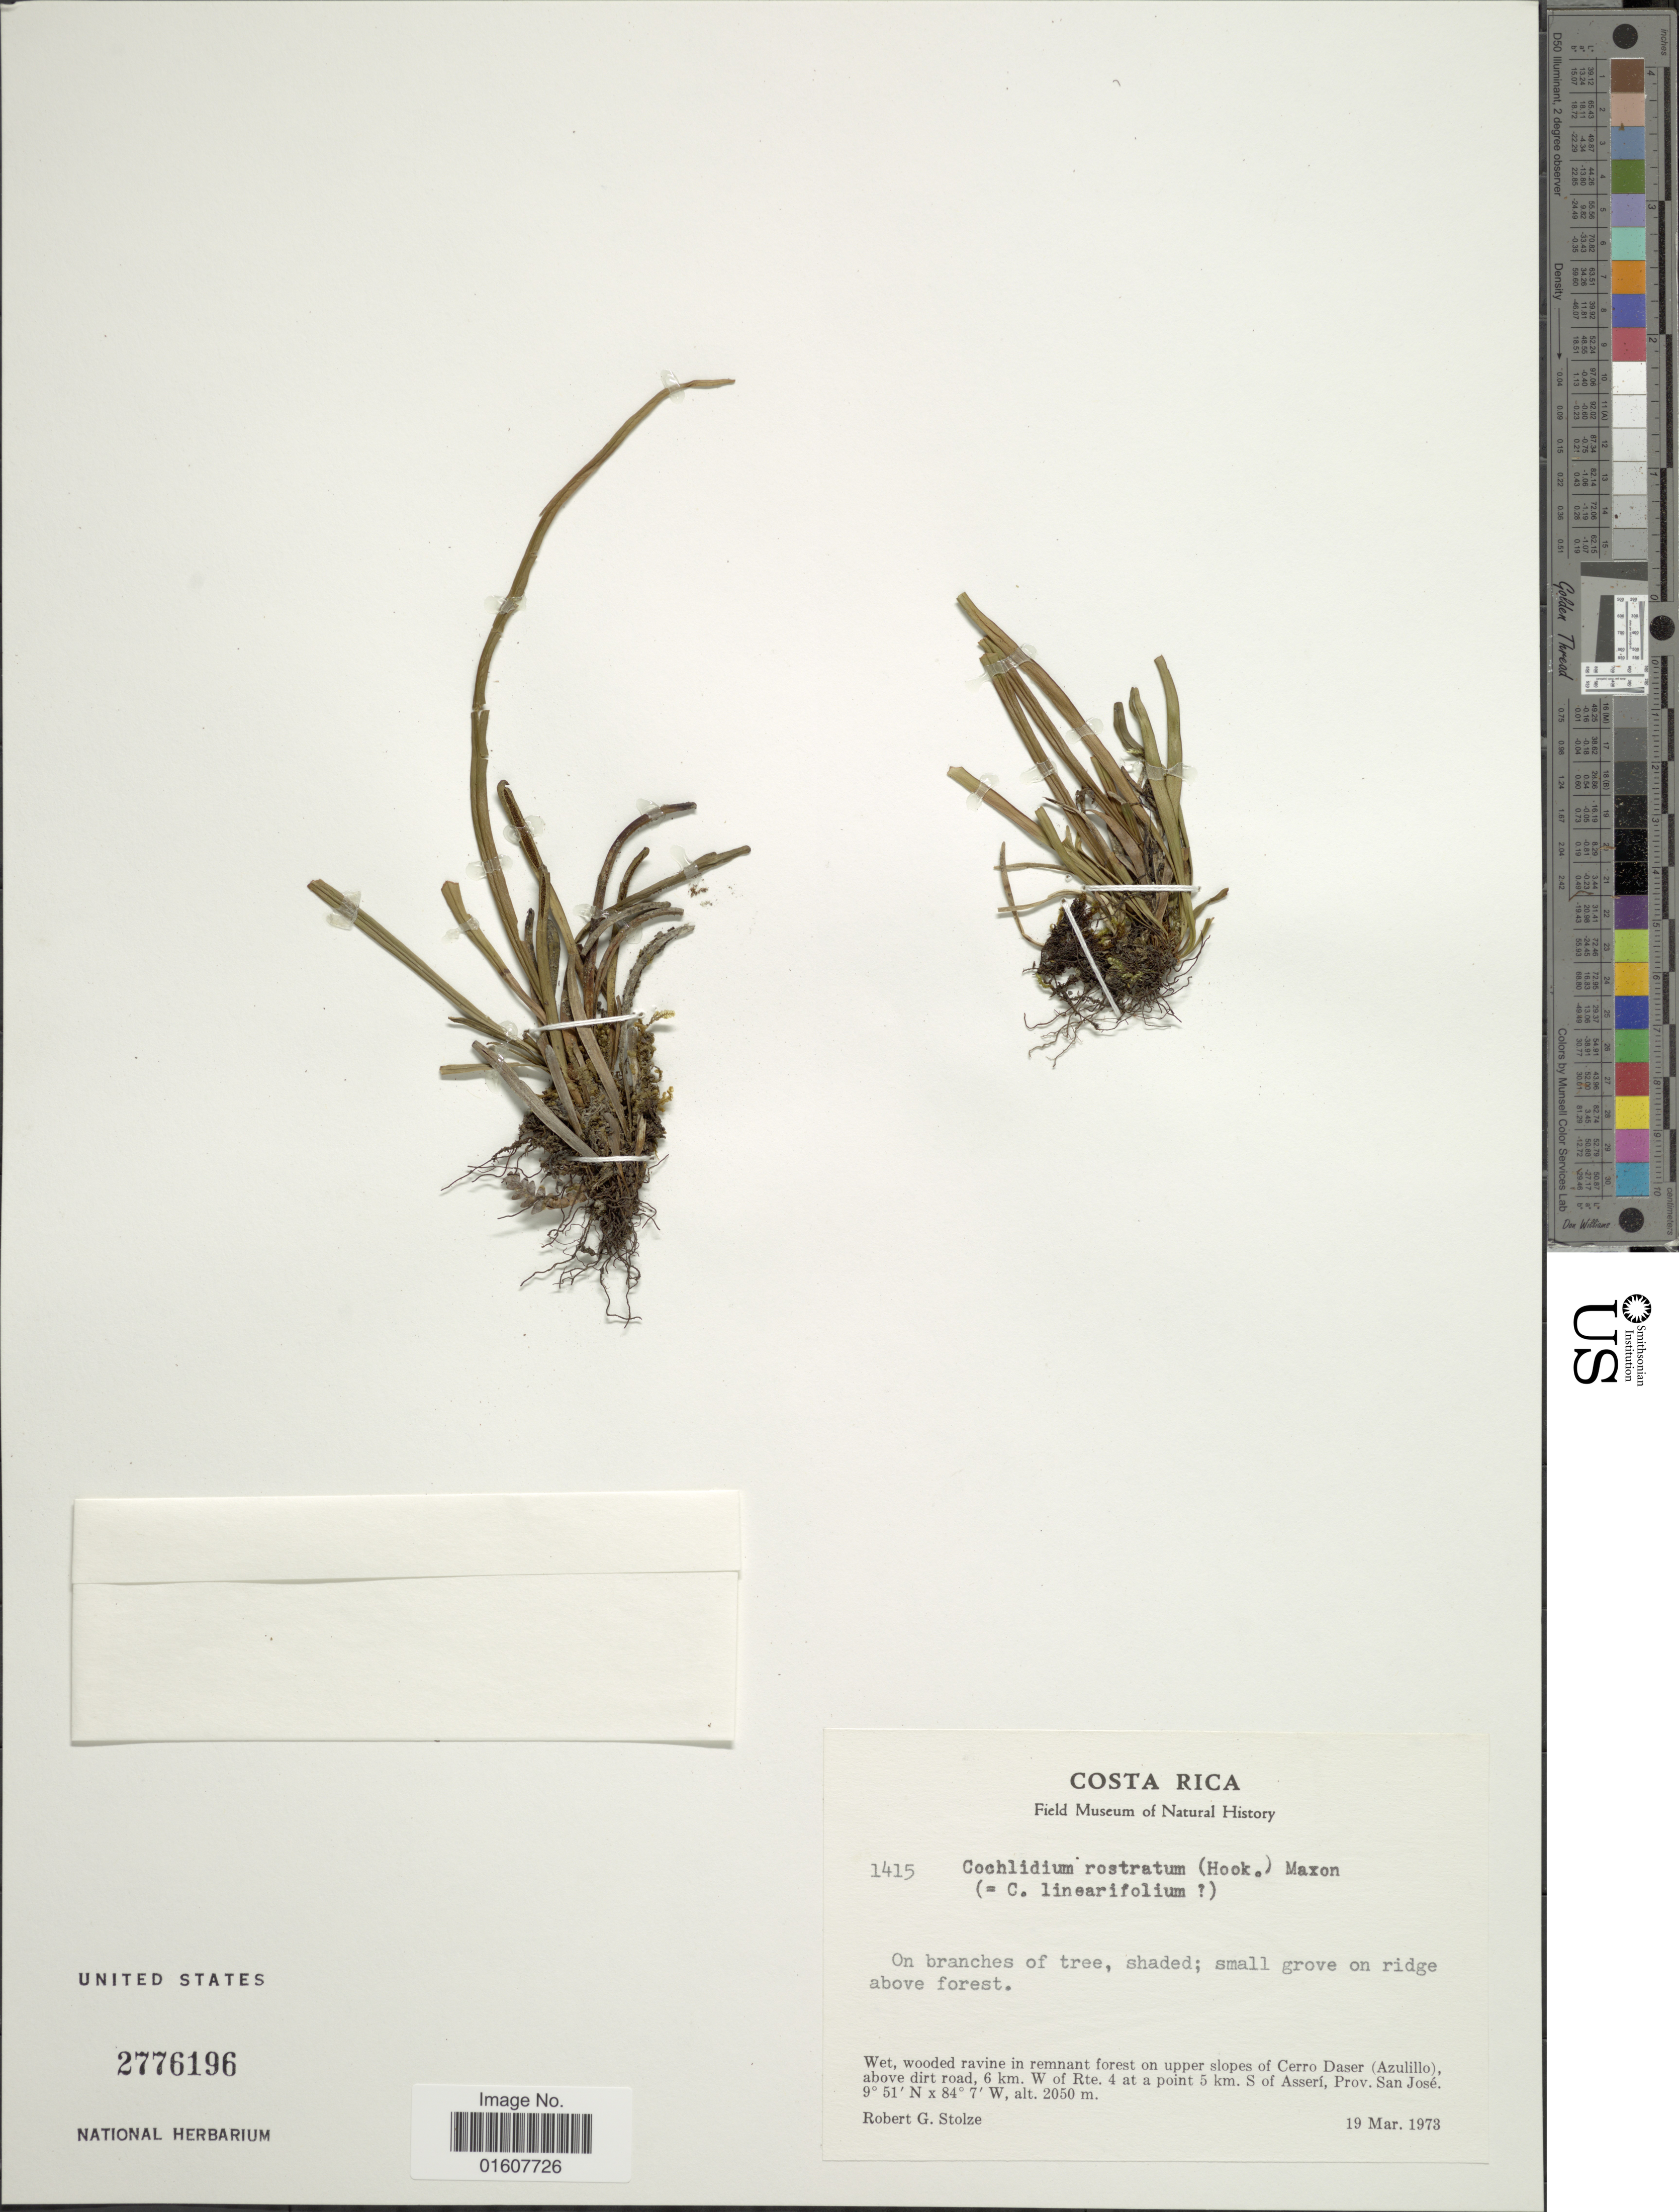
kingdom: Plantae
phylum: Tracheophyta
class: Polypodiopsida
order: Polypodiales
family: Polypodiaceae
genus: Cochlidium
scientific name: Cochlidium linearifolium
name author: (Desv.) Maxon ex C. Chr.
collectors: R. G. Stolze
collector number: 1415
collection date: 1973-03-19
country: Costa Rica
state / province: San José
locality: Wet, wooded ravine in remnant forest on upper slopes of Cerro Daser (Azulillo), above dirt road, 6 km. W of Rte. 4 at a point 5 km S of Aserri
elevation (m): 2050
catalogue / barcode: US 2776196